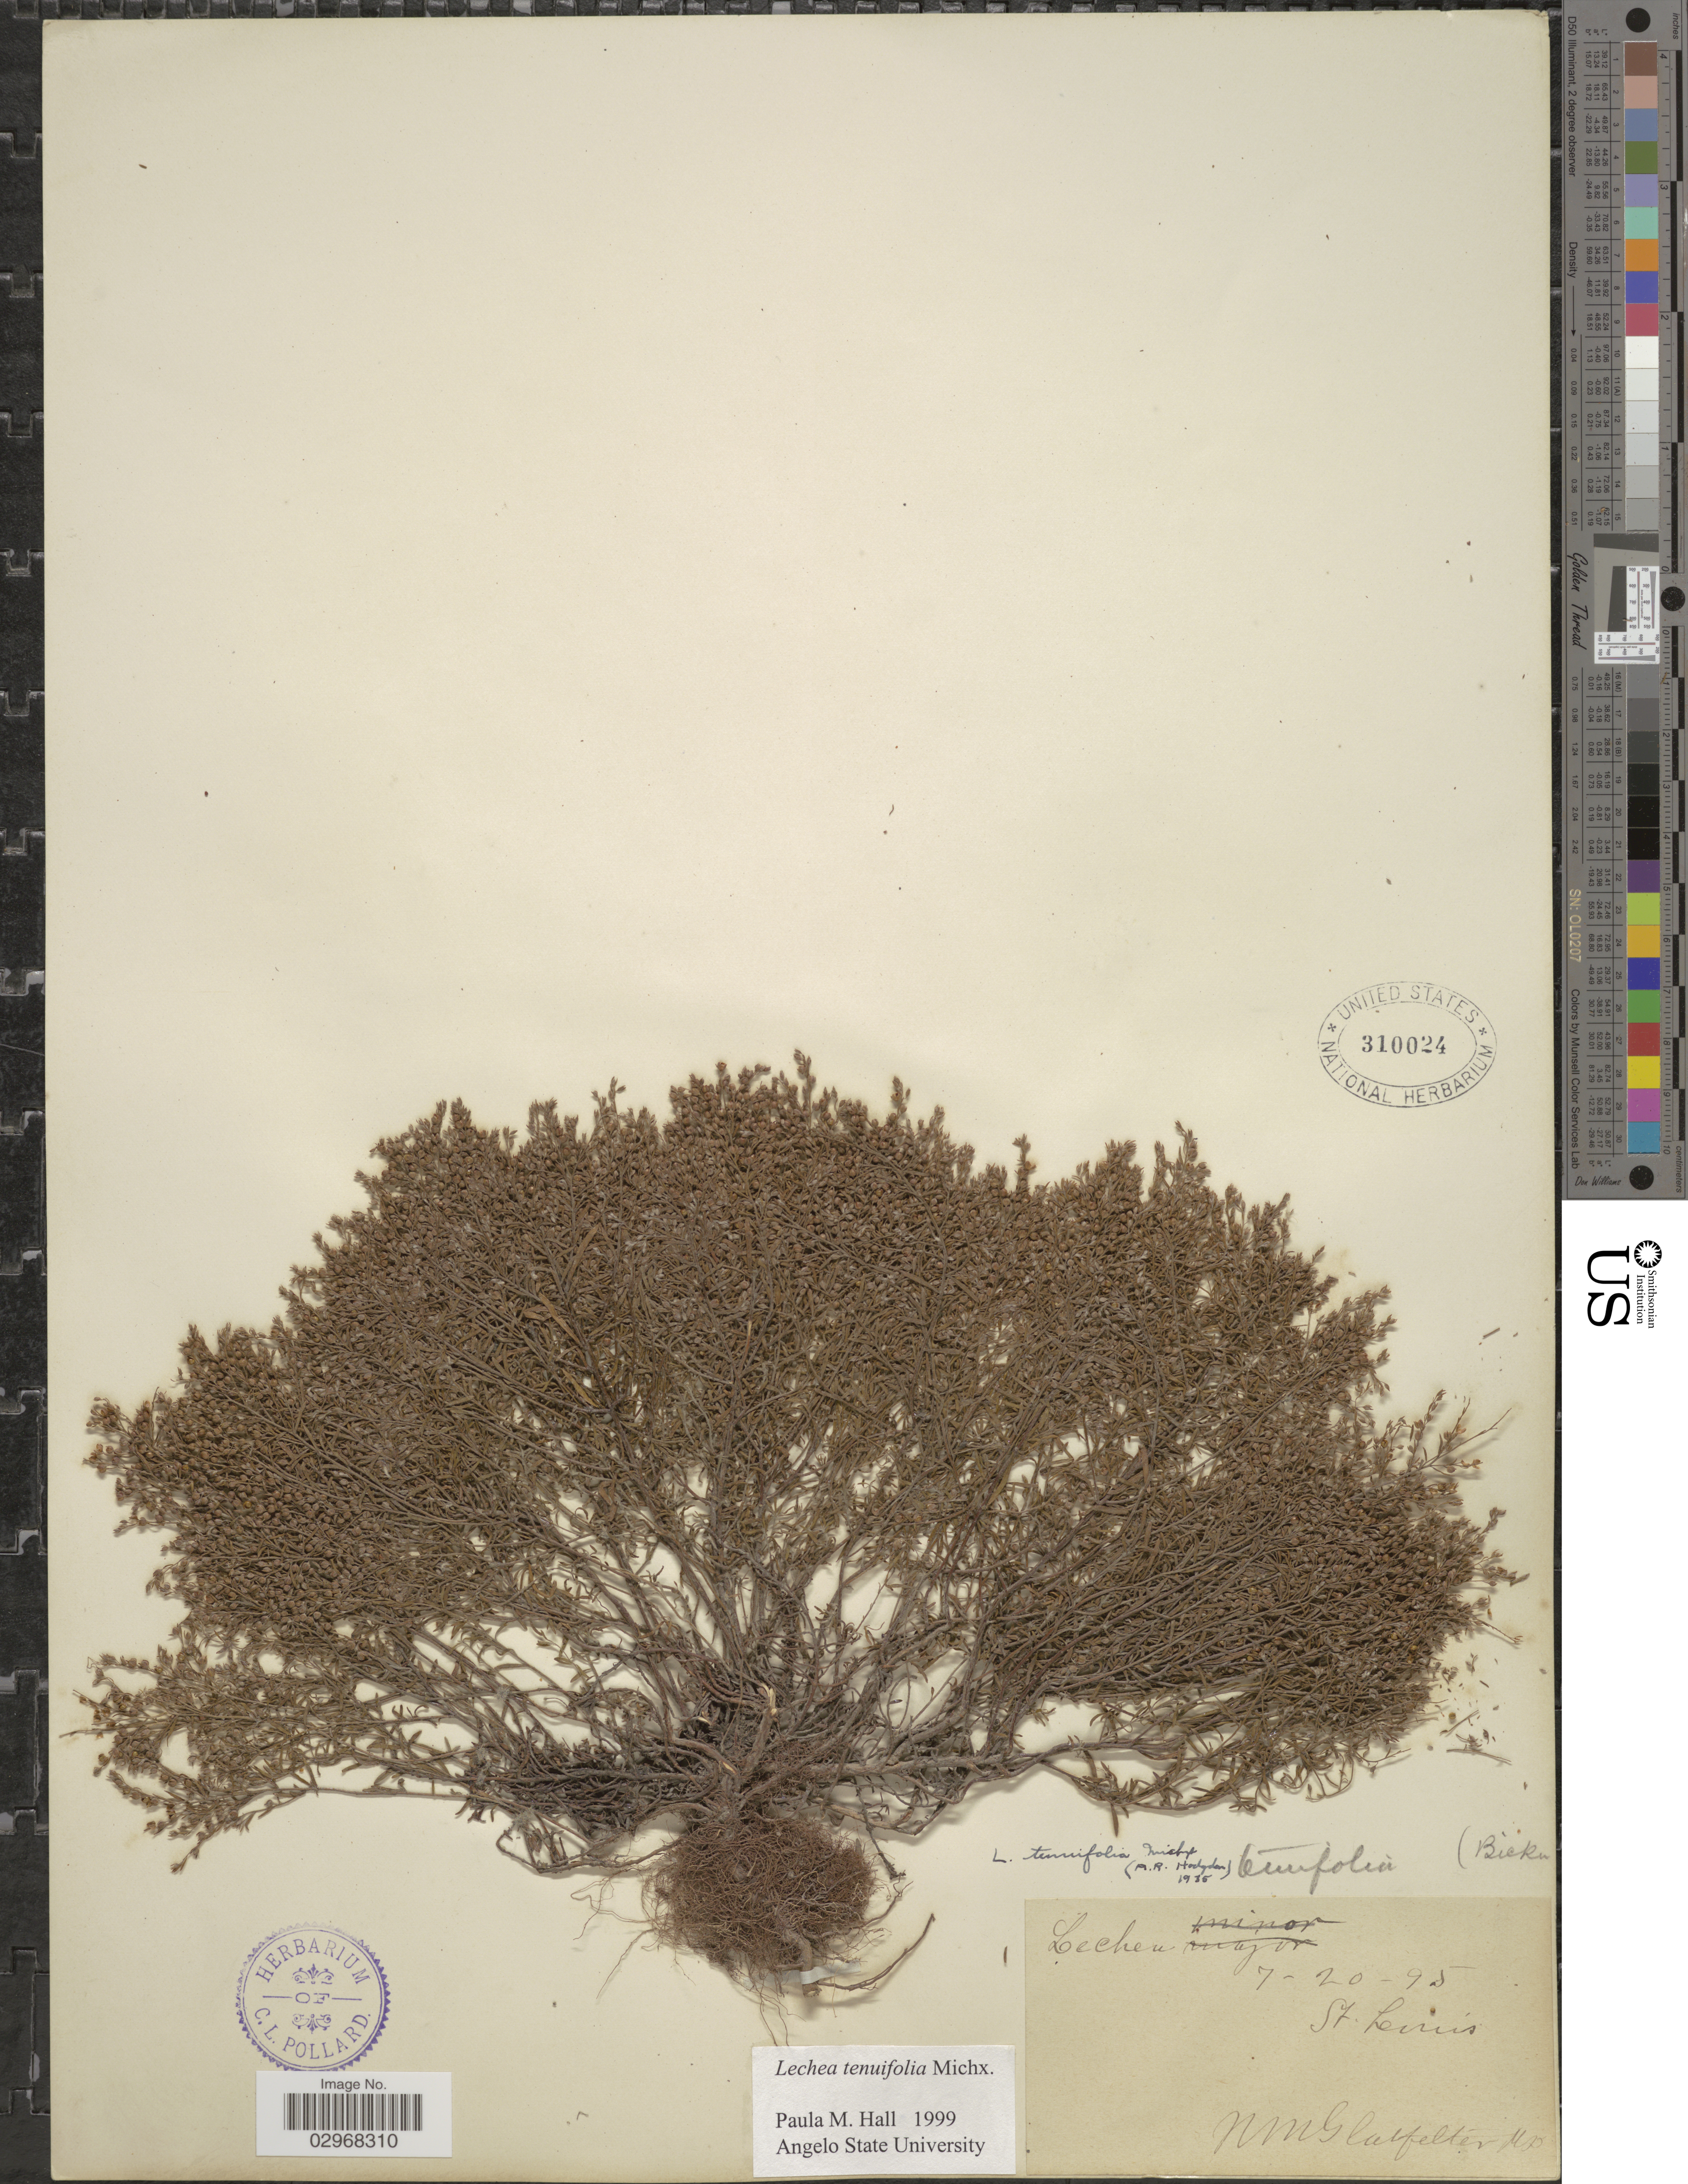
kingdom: Plantae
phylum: Tracheophyta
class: Magnoliopsida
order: Malvales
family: Cistaceae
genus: Lechea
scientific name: Lechea tenuifolia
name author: Michx.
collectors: N. M. Glatfelter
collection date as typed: Transcribed d/m/y: 20/7/95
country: United States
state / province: Missouri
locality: St. Louis.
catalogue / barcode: US 310024